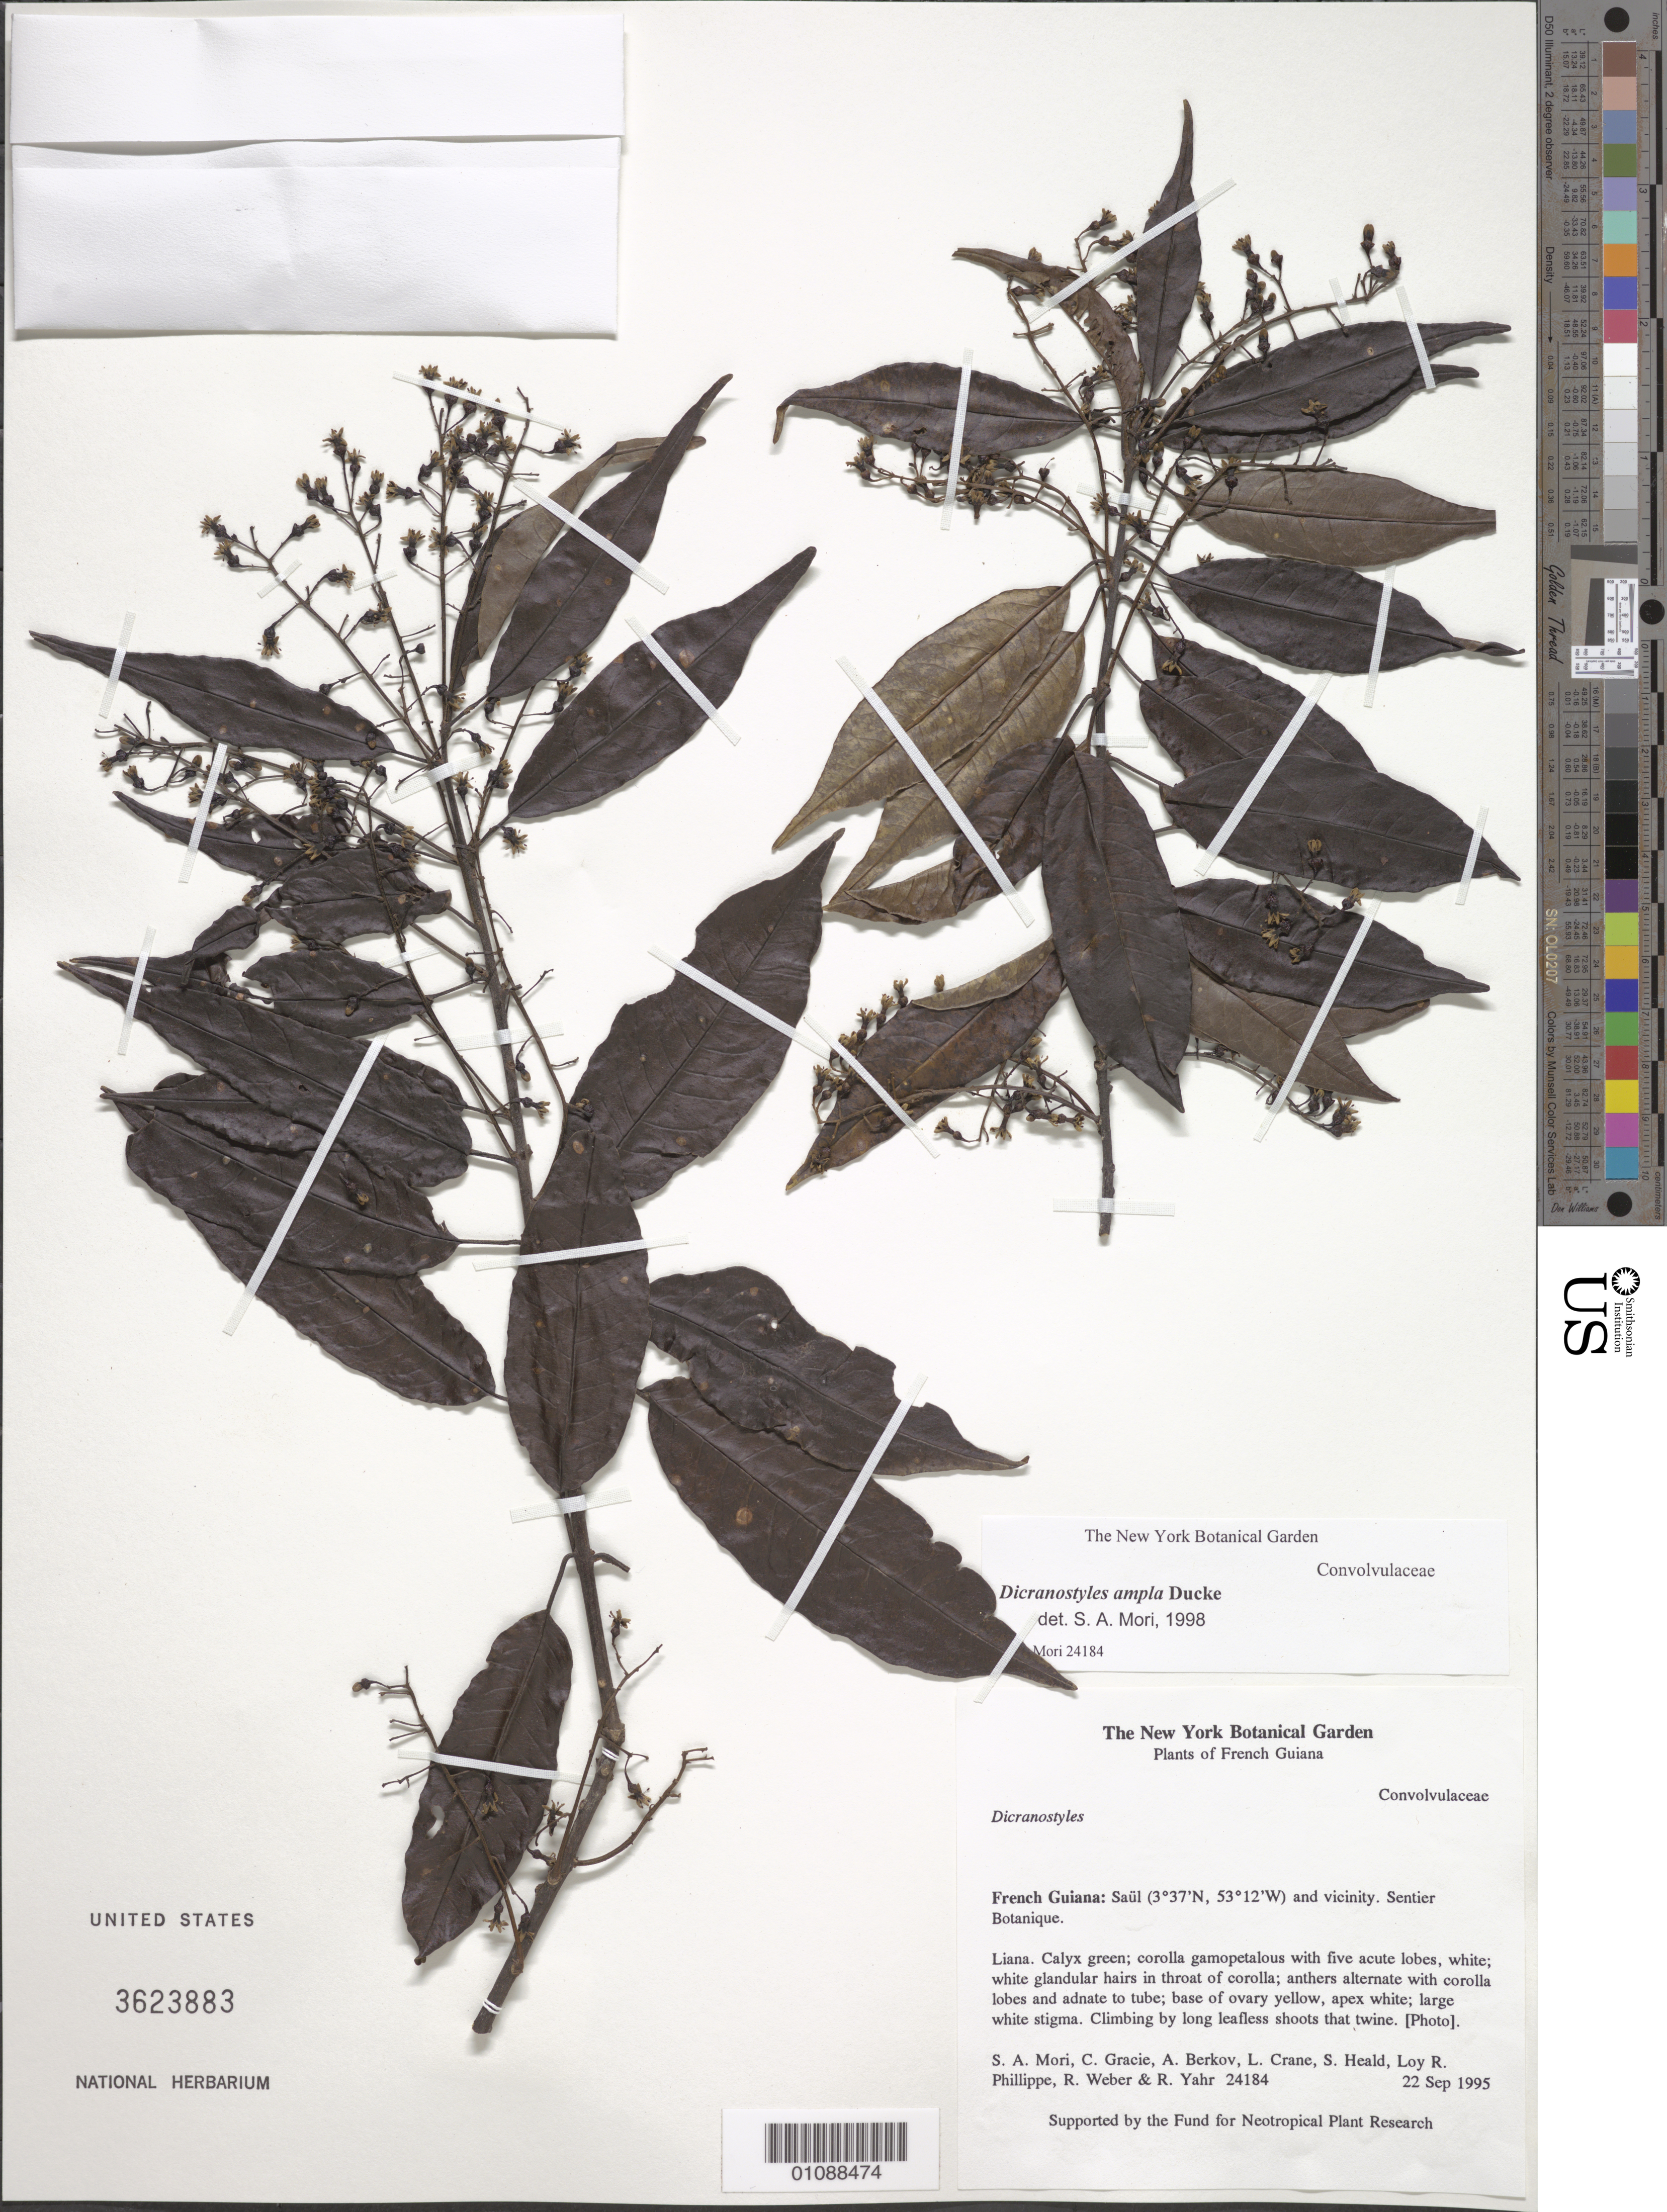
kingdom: Plantae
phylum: Tracheophyta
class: Magnoliopsida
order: Solanales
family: Convolvulaceae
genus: Dicranostyles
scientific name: Dicranostyles ampla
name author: Ducke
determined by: Mori, Scott A.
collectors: S. Mori, C. A. Gracie, A. Berkov, L. Crane, S. Heald, L. Phillippe, R. Weber & R. Yahr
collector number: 24184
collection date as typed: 22-Sep-95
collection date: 1995-09-22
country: French Guiana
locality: Saül and vic., Sentier Botanique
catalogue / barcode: US 3623883